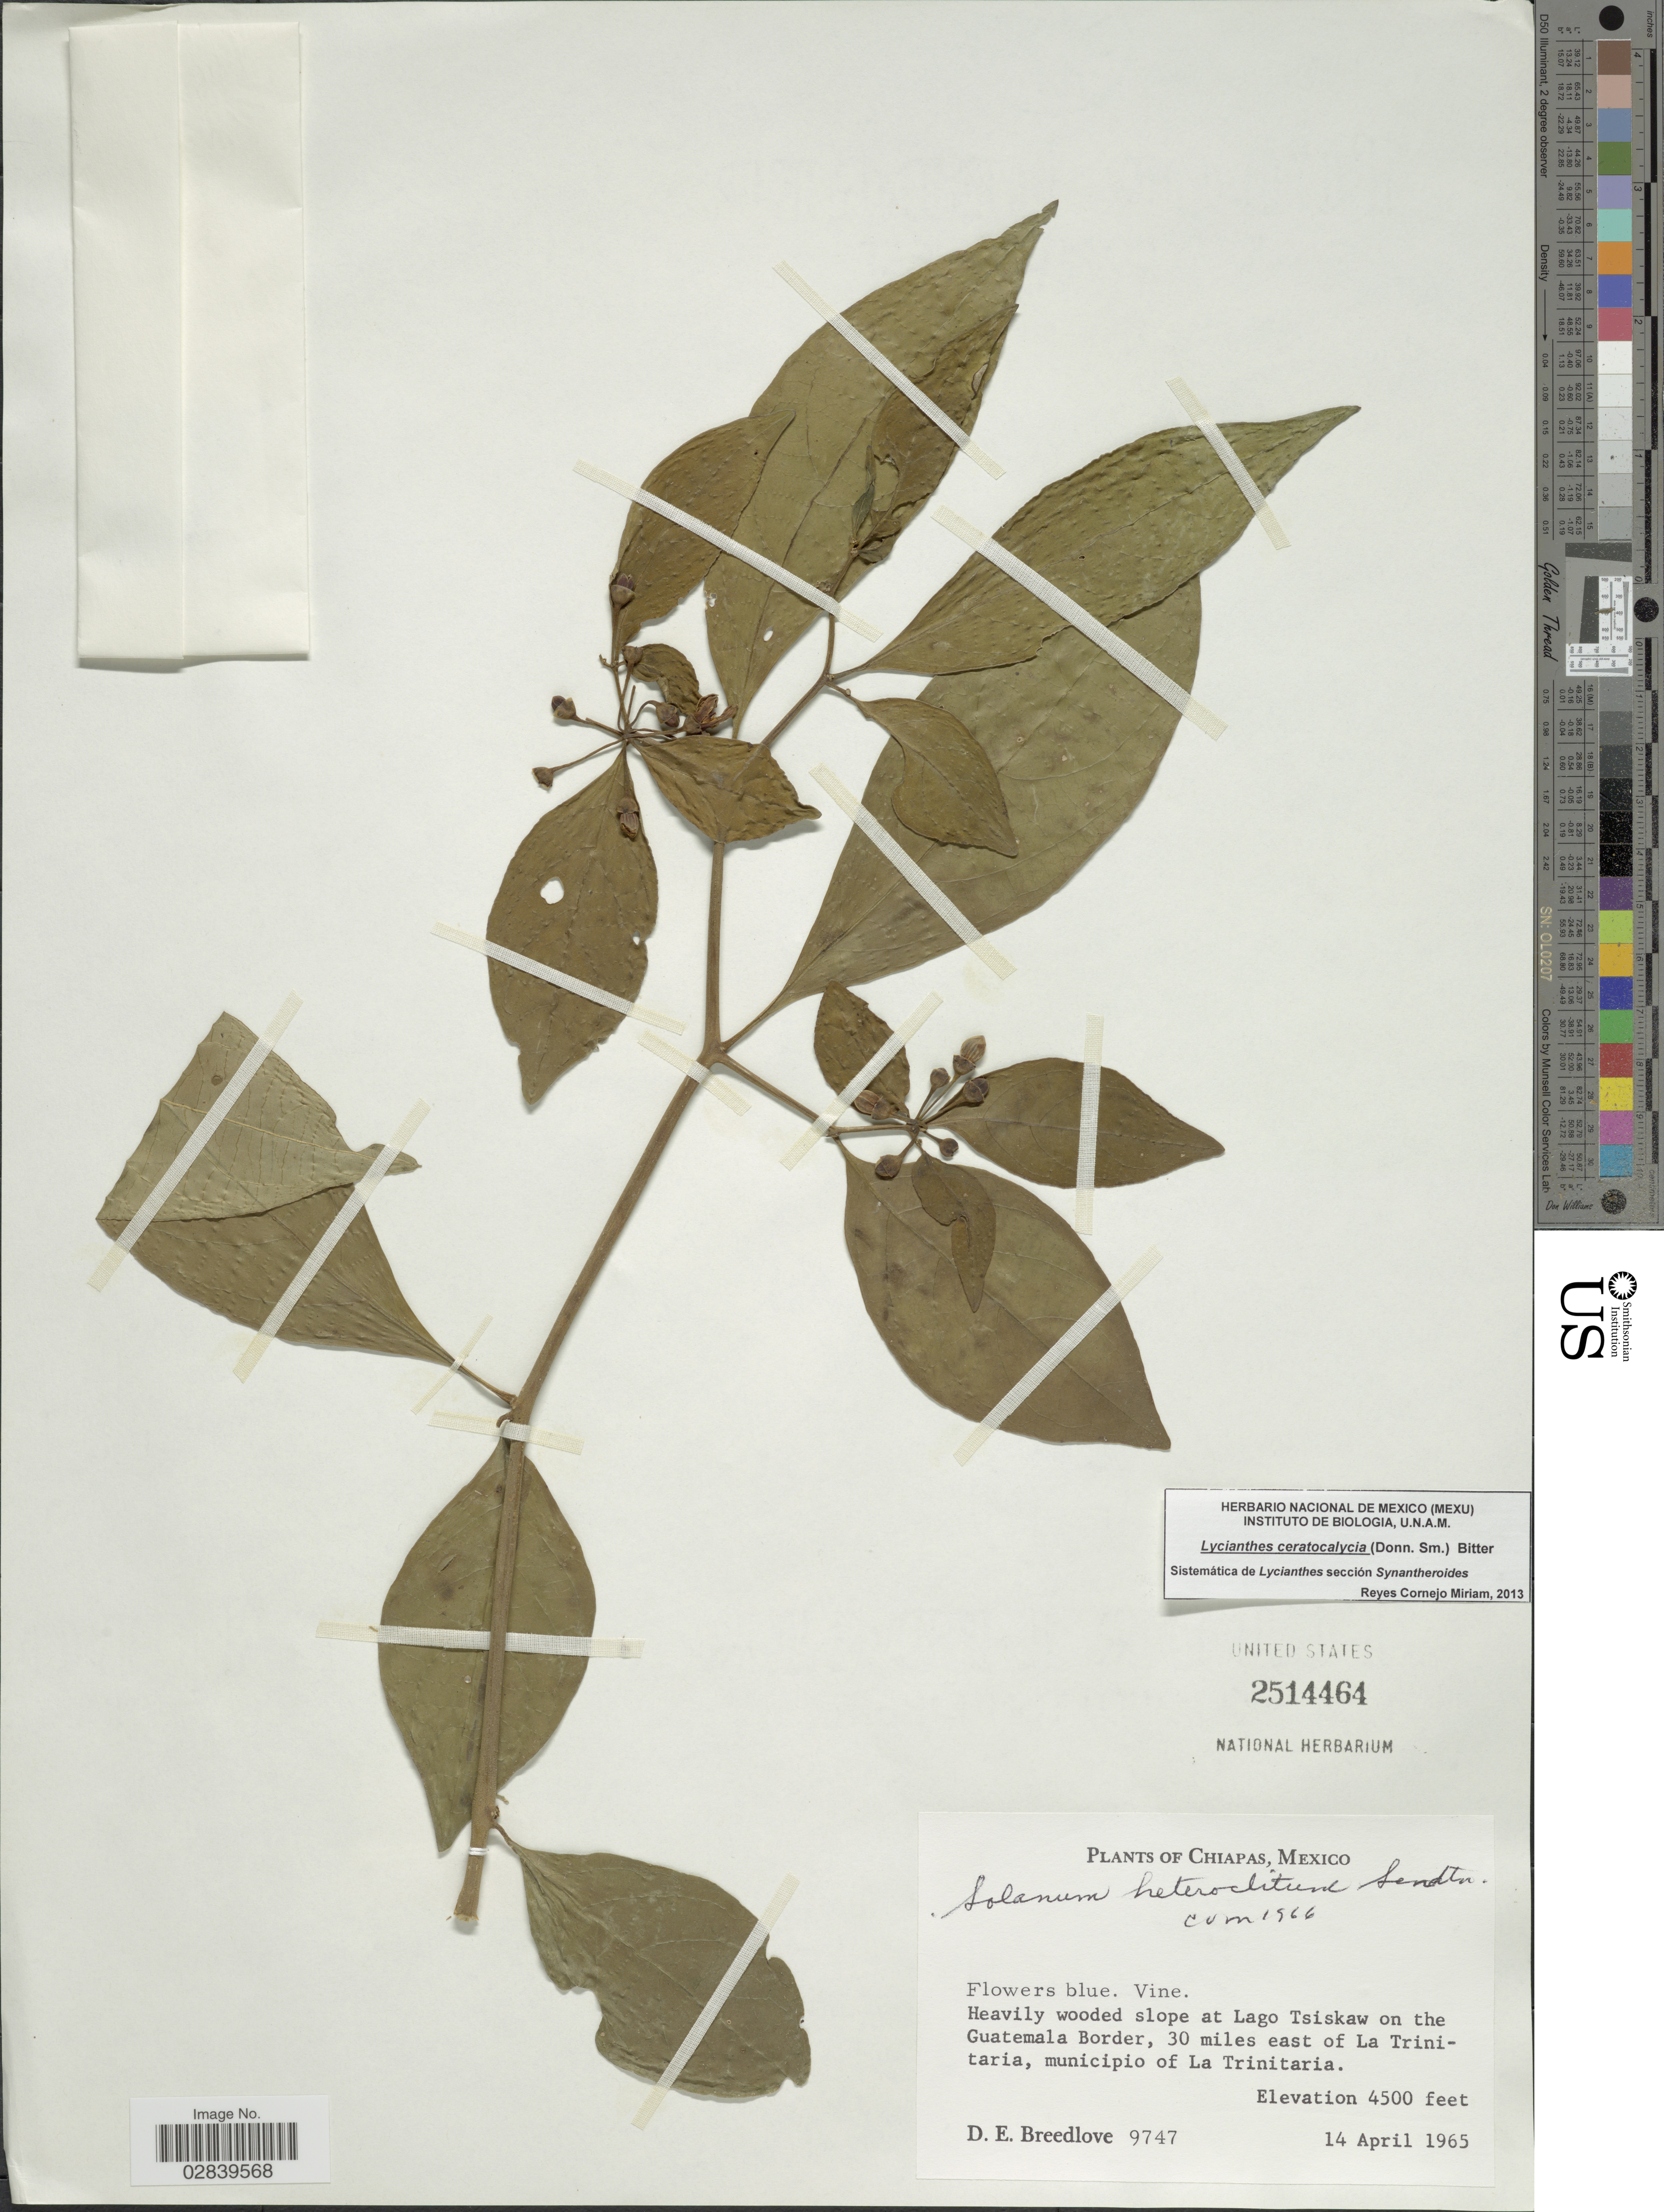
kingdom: Plantae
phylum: Tracheophyta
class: Magnoliopsida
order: Solanales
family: Solanaceae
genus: Lycianthes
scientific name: Lycianthes ceratocalycia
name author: (Donn. Sm.) Bitter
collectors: D. E. Breedlove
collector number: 9747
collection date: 1965-04-14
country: Mexico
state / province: Chiapas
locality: Heavily wooded slope at Lago Tsiskaw on the Guatemala Border, 30 miles east of La Trinitaria, municipio of La Trinitaria.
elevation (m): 1372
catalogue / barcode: US 2514464